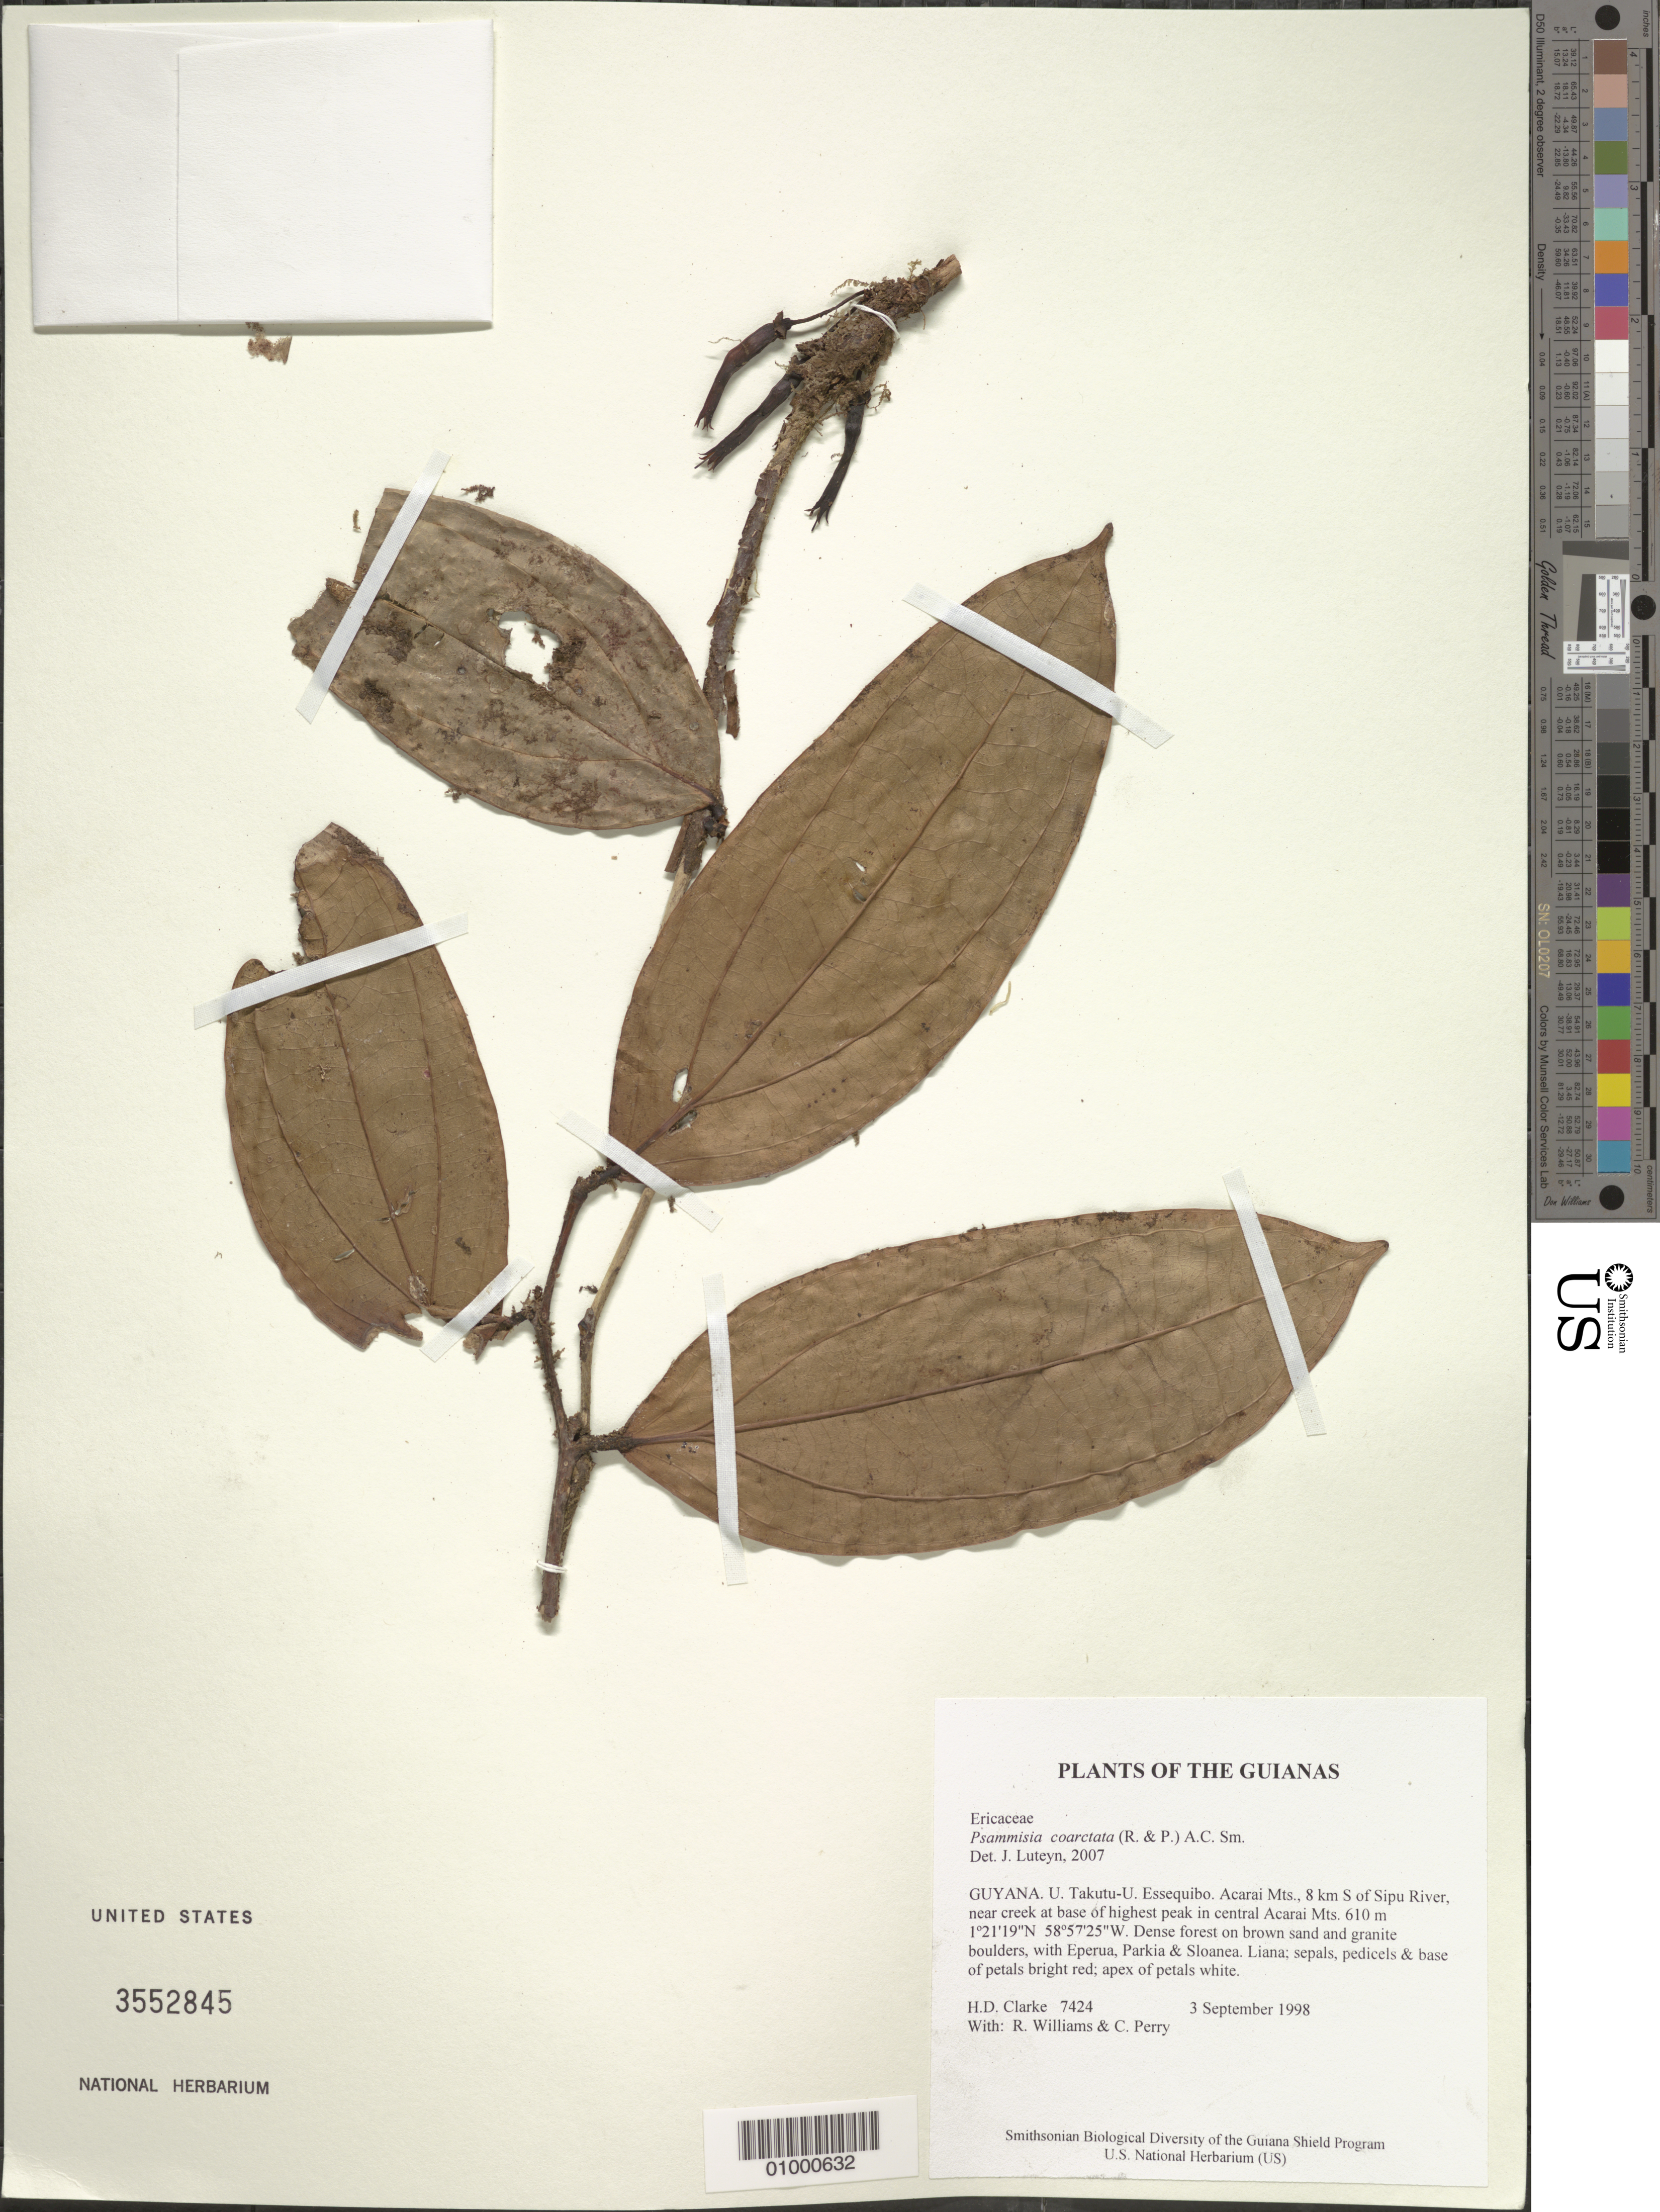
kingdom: Plantae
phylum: Tracheophyta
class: Magnoliopsida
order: Ericales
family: Ericaceae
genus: Psammisia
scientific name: Psammisia coarctata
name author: (Ruiz & Pav.) A.C. Sm.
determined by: Luteyn, J. L.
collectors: H. D. Clarke, R. Williams & C. Perry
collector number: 7424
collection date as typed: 3 September 1998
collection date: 1998-09-03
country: Guyana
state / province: U. Takutu-U. Essequibo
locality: Acarai Mts., 8 km S of Sipu River, near creek at base of highest peak in central Acarai Mts.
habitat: Dense forest on brown sand and granite boulders, with Eperua, Parkia & Sloanea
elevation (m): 610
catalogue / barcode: US 3552845